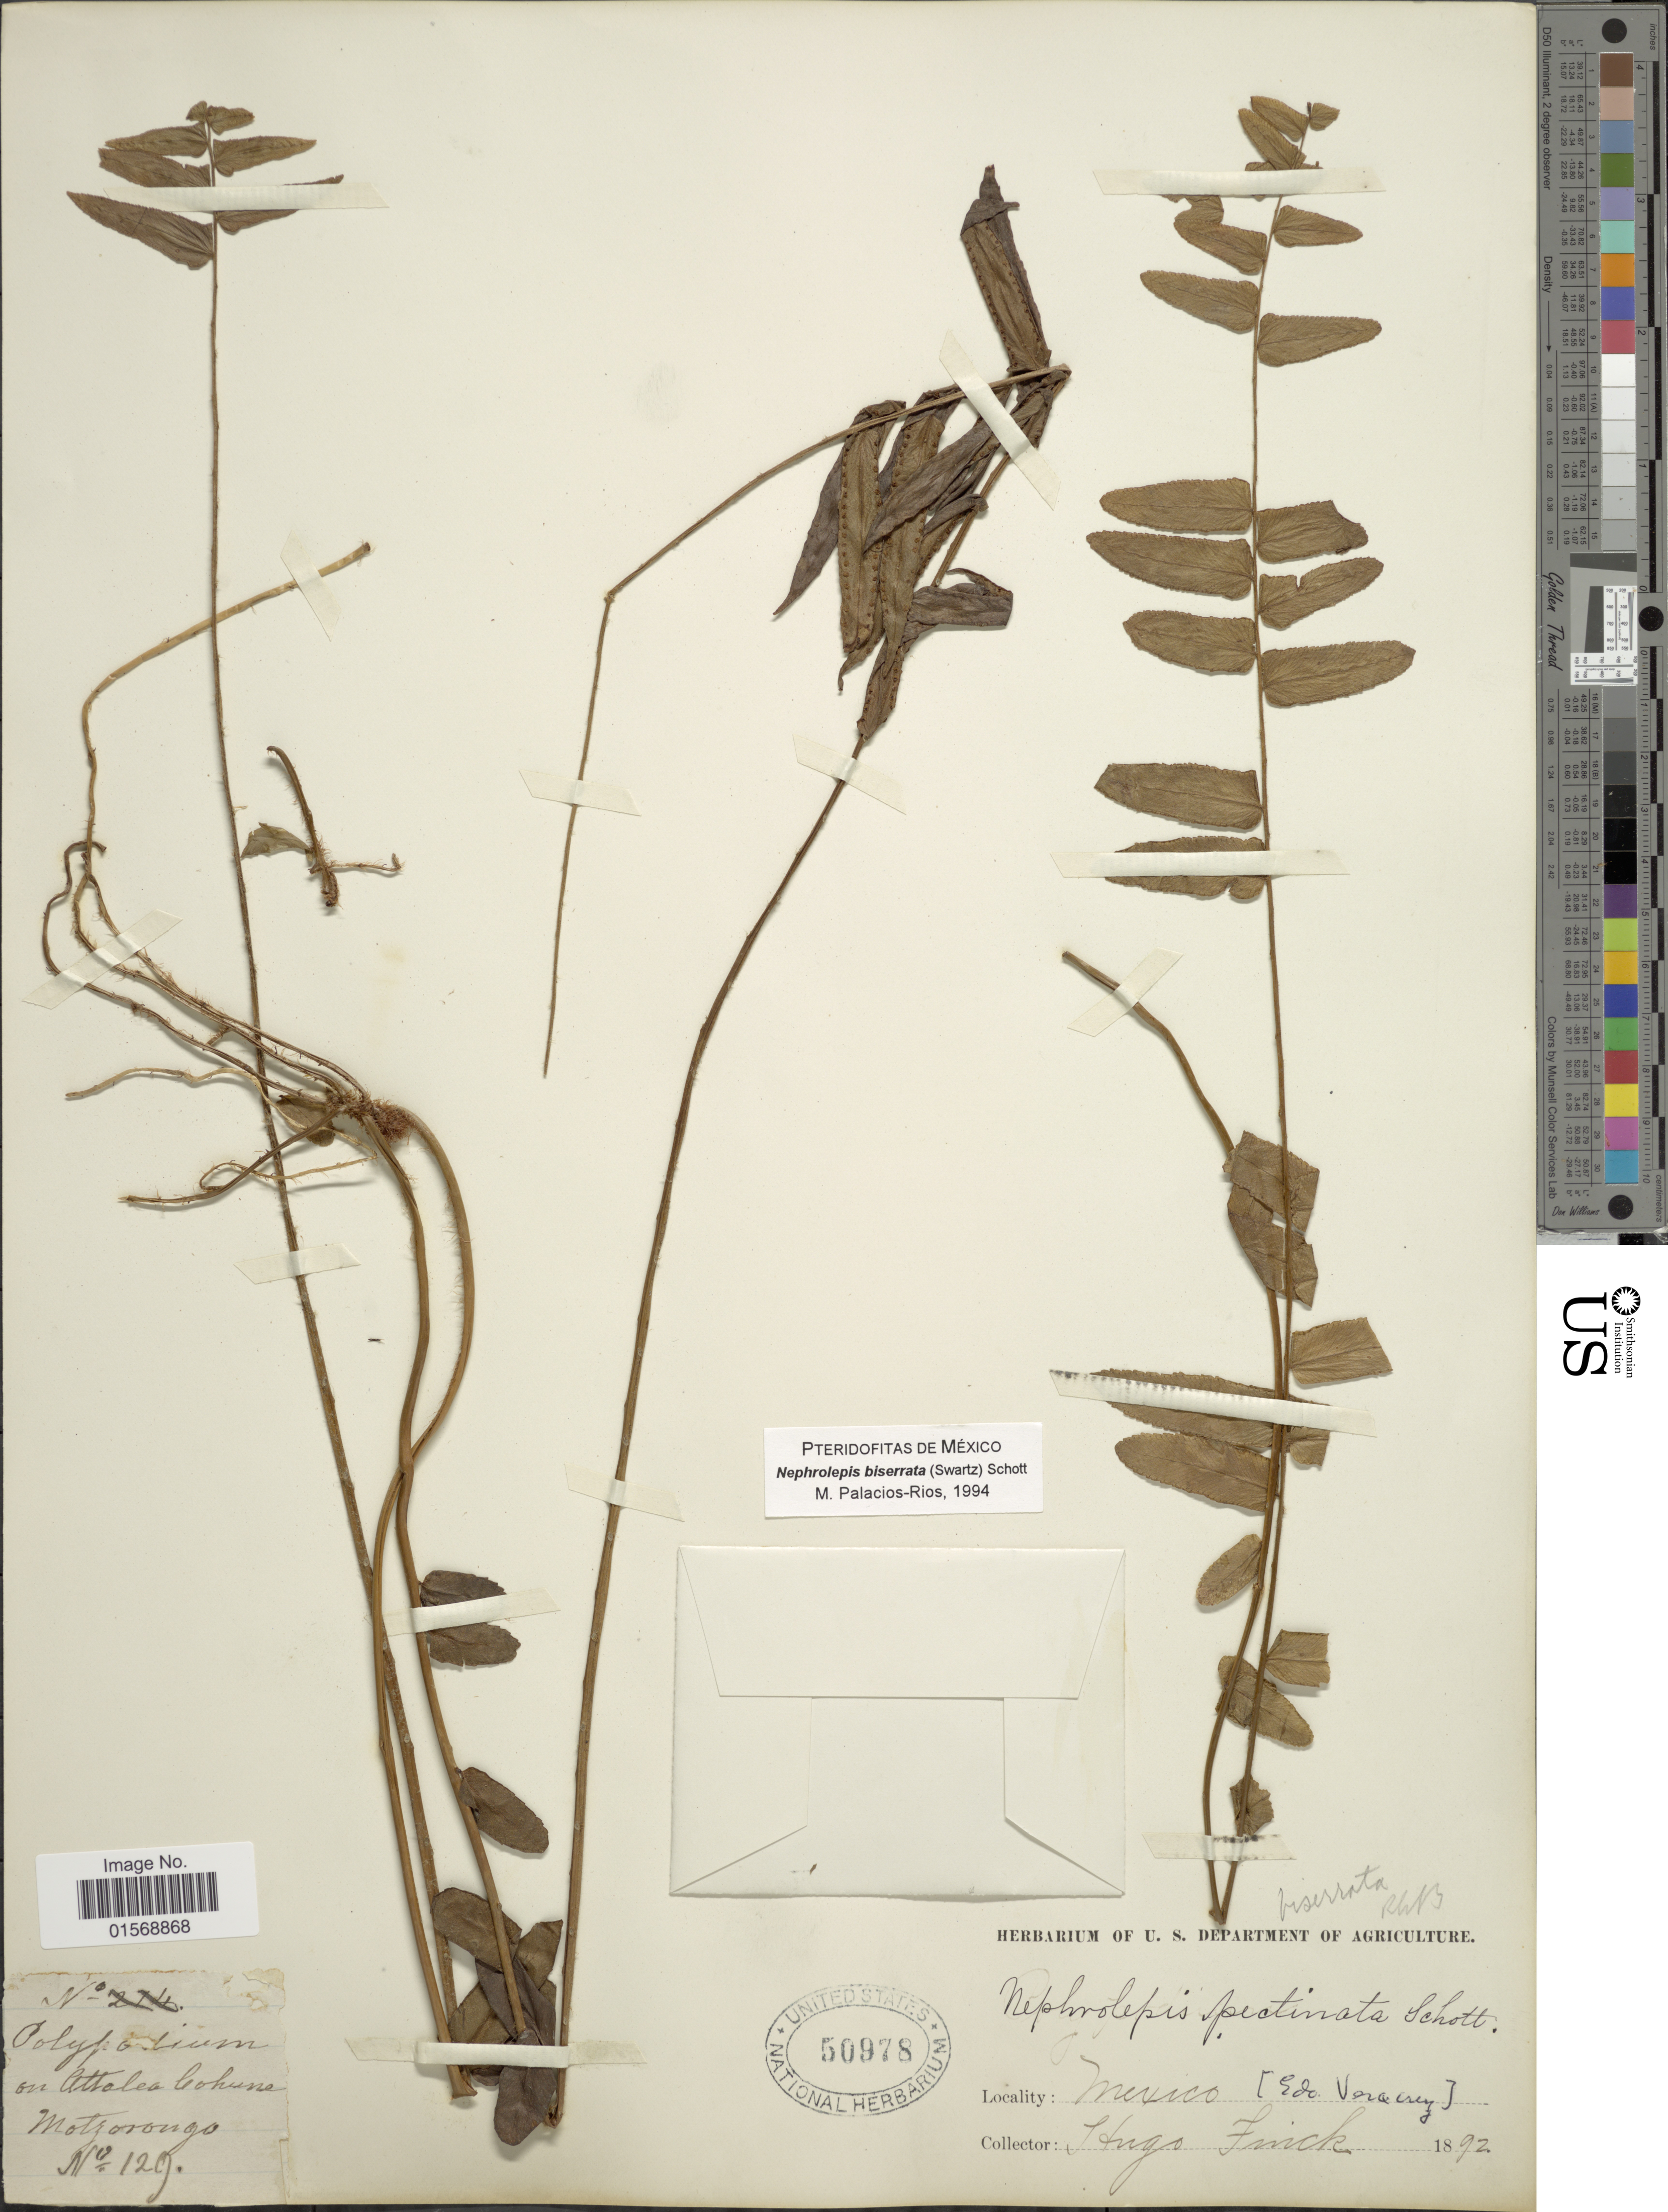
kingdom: Plantae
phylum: Tracheophyta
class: Polypodiopsida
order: Polypodiales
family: Nephrolepidaceae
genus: Nephrolepis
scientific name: Nephrolepis biserrata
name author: (Sw.) Schott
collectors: H. Fink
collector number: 129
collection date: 1892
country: Mexico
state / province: Veracruz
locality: Mexico, Edo Vera Cruz.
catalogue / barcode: US 50978